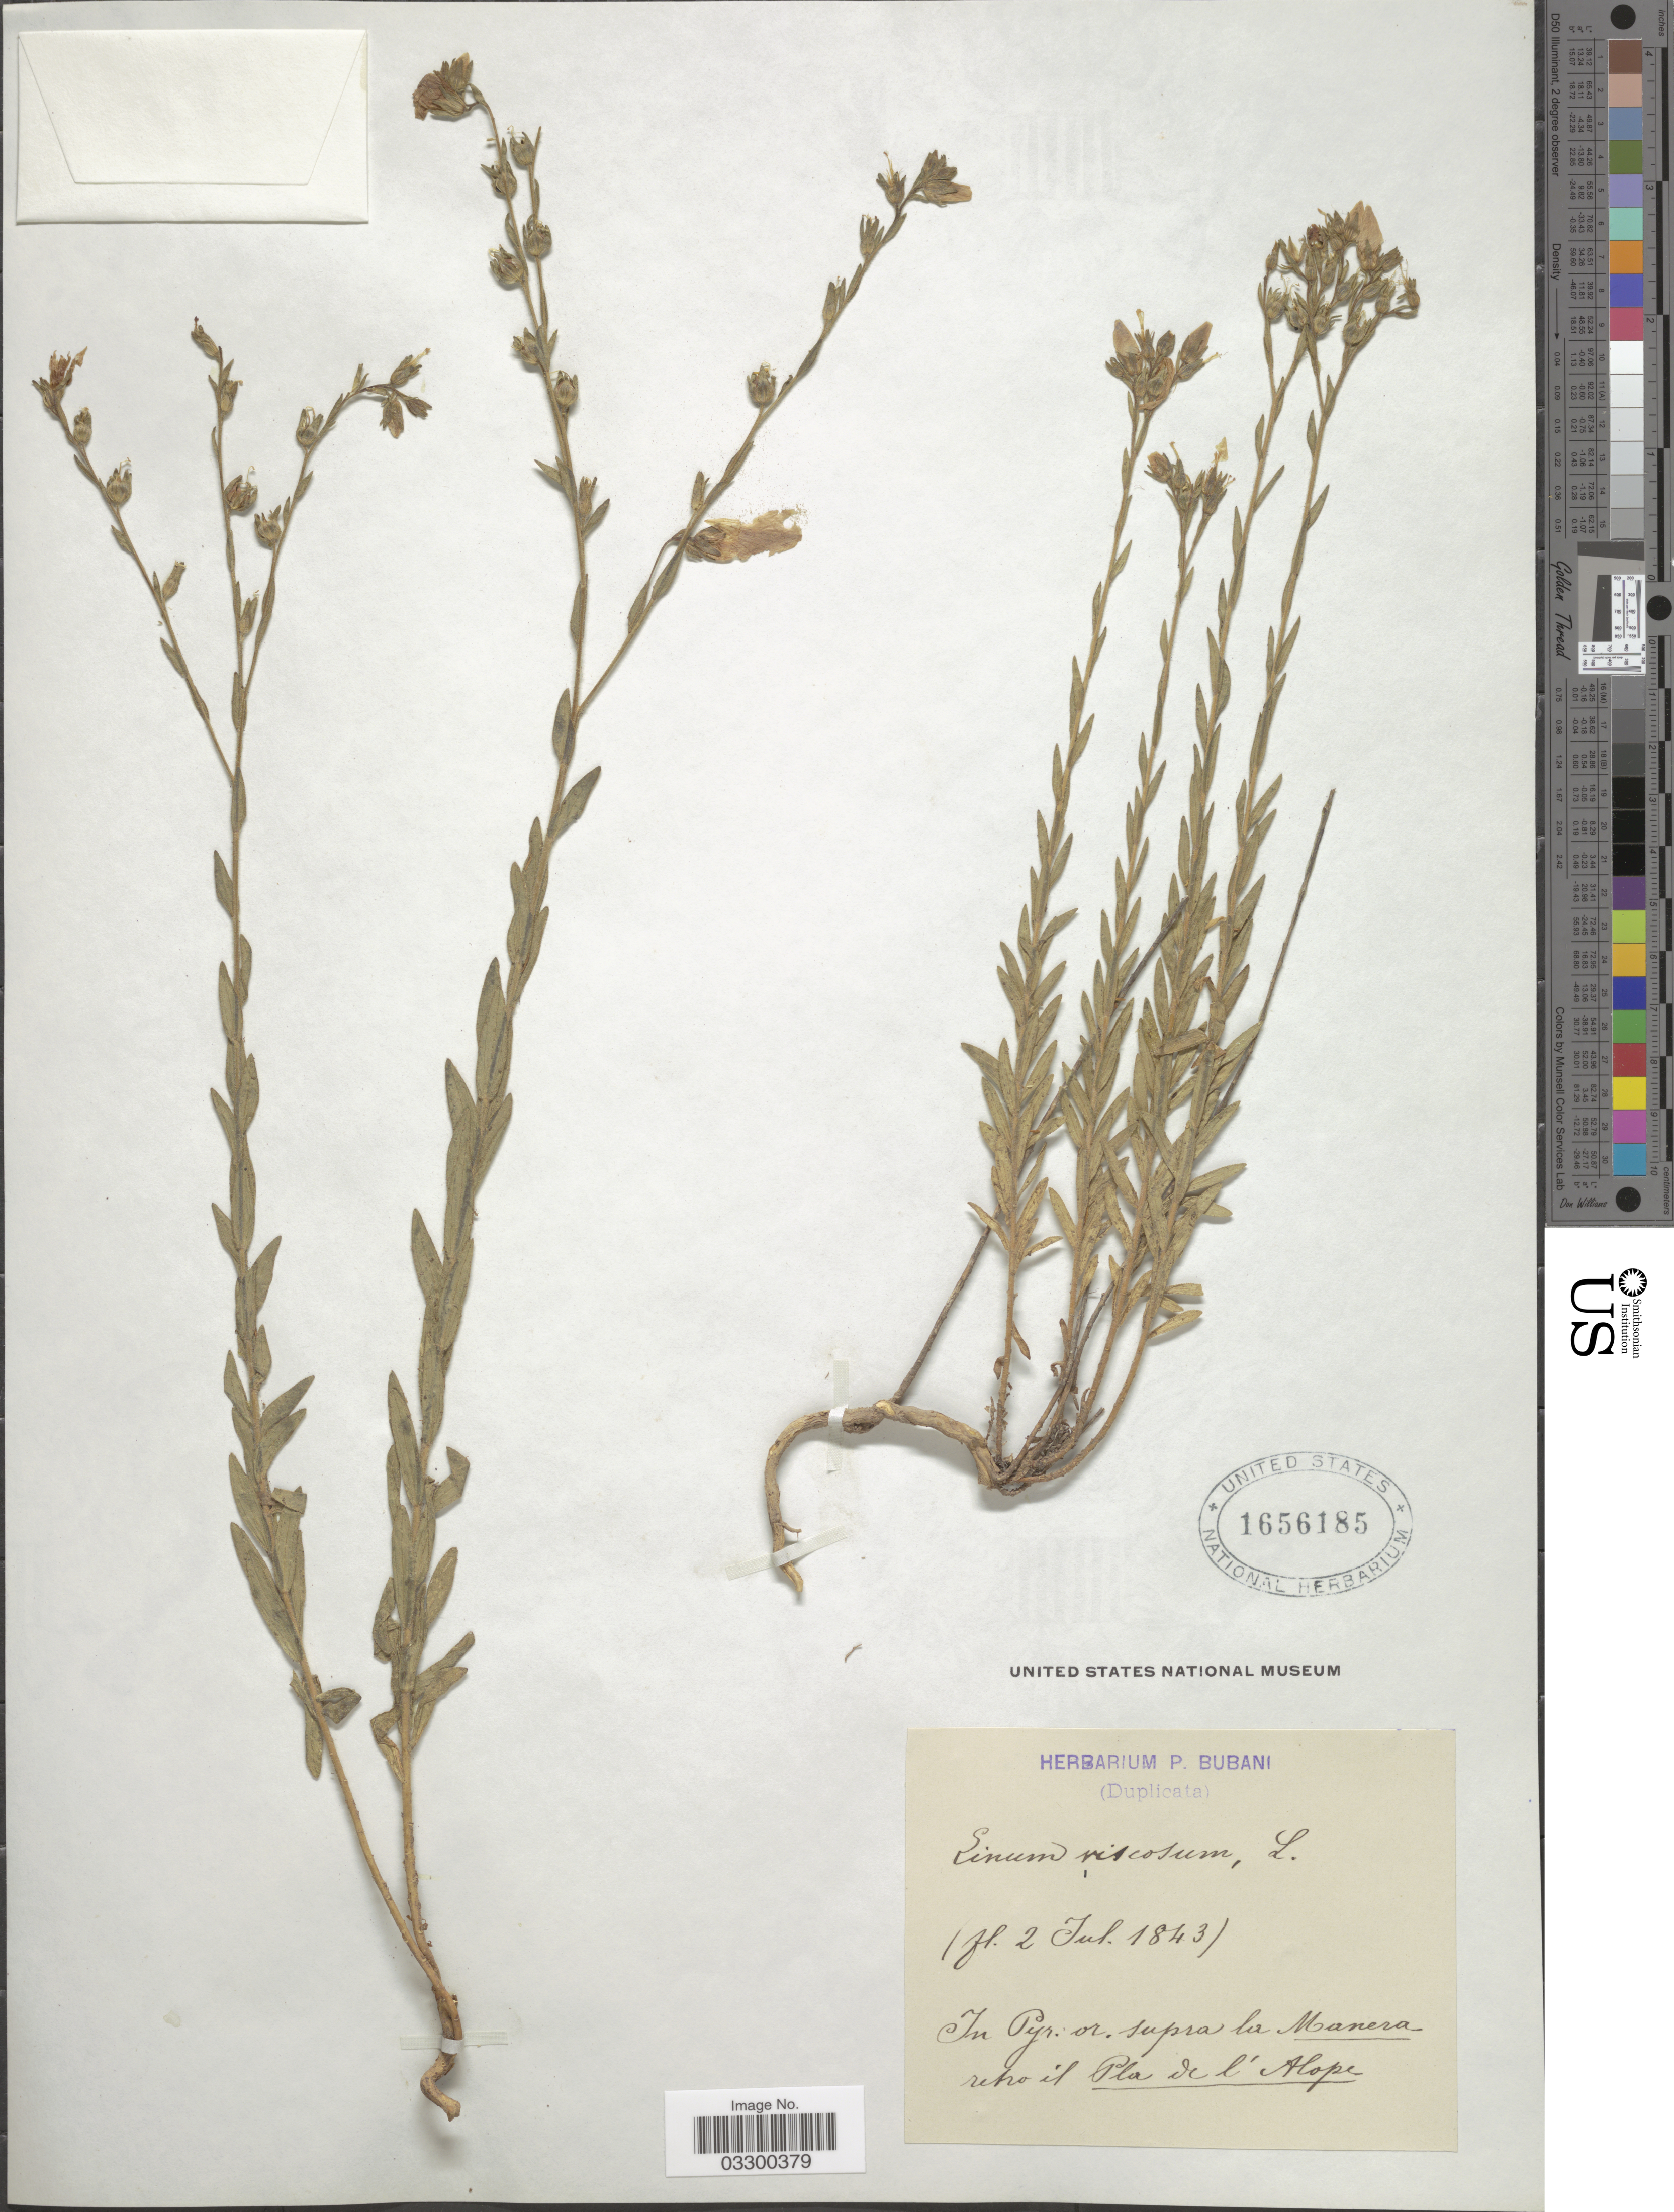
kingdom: Plantae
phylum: Tracheophyta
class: Magnoliopsida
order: Malpighiales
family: Linaceae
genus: Linum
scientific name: Linum viscosum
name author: L.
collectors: ex herb. P. Bubani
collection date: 1843-07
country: Italy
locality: In Pyr. or. supra la Manera retro il Pla de l'Alope.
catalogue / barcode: US 1656185